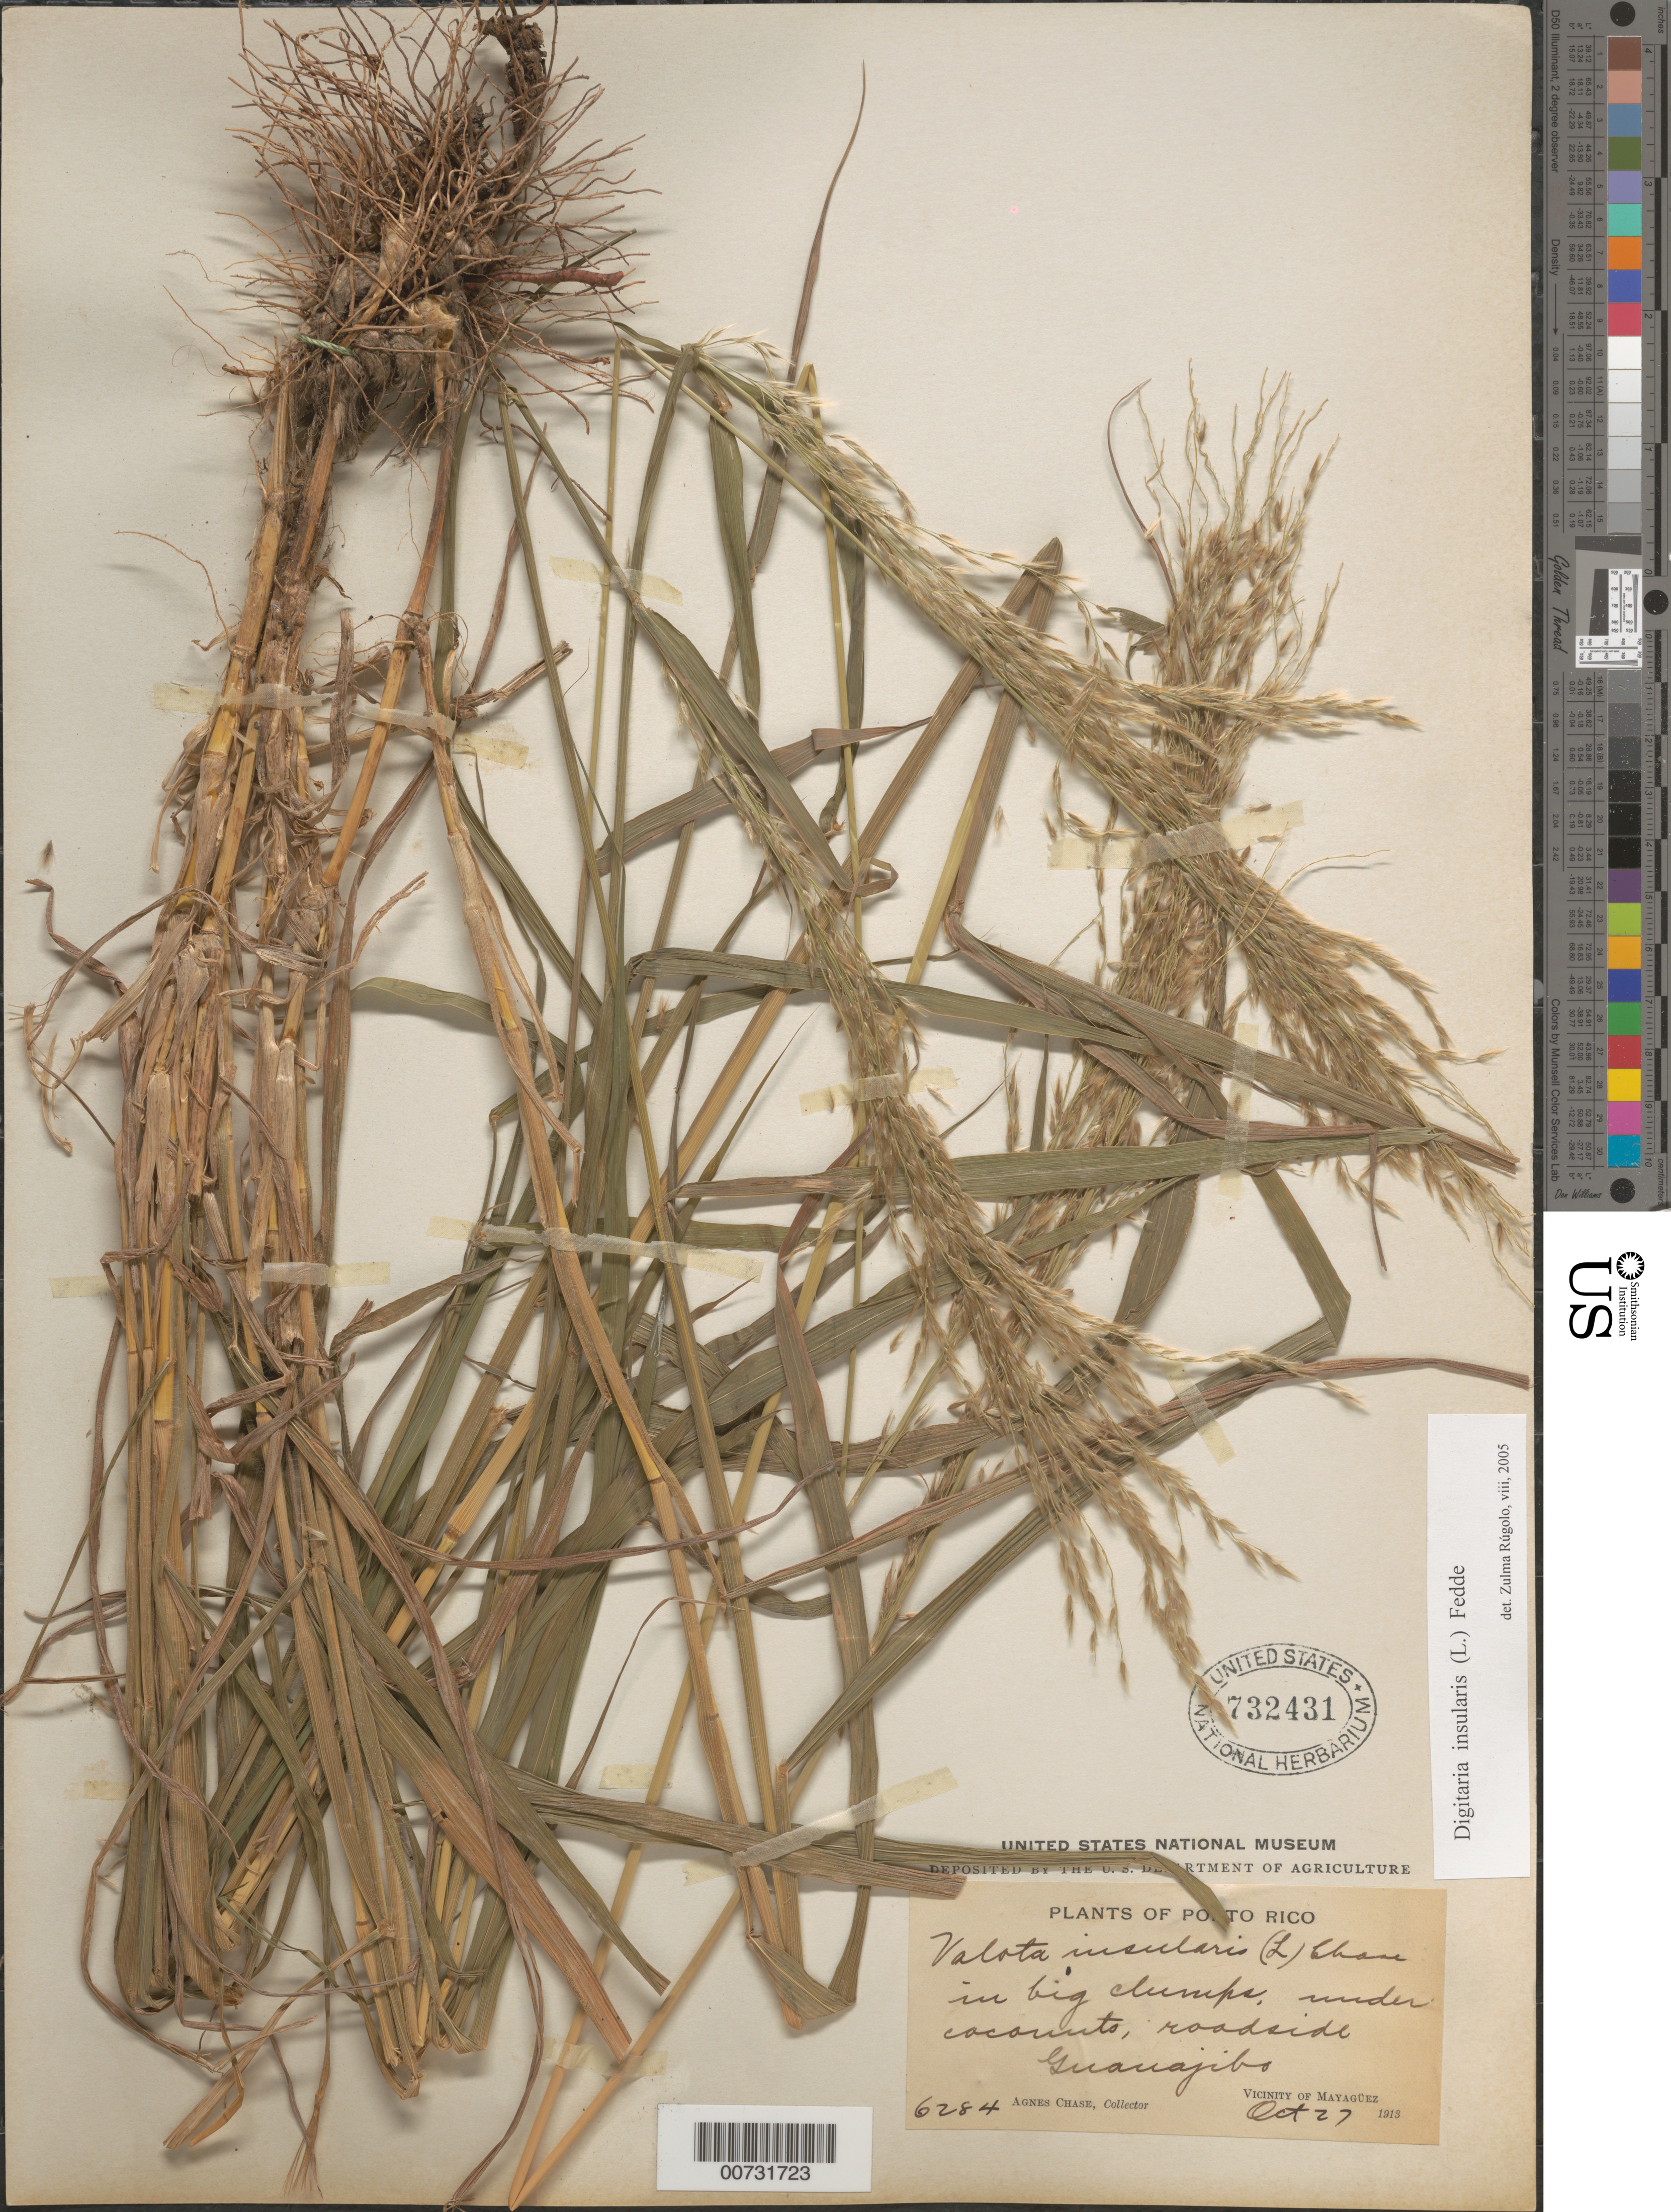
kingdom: Plantae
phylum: Tracheophyta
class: Liliopsida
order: Poales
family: Poaceae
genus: Digitaria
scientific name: Digitaria insularis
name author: (L.) Mez ex Ekman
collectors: A. Chase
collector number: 6284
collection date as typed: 27 Oct 1913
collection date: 1913-10-27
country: Puerto Rico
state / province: Mayagüez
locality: Guanajibo, vic of Mayaguez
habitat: Under coconuts, roadside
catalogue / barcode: US 732431